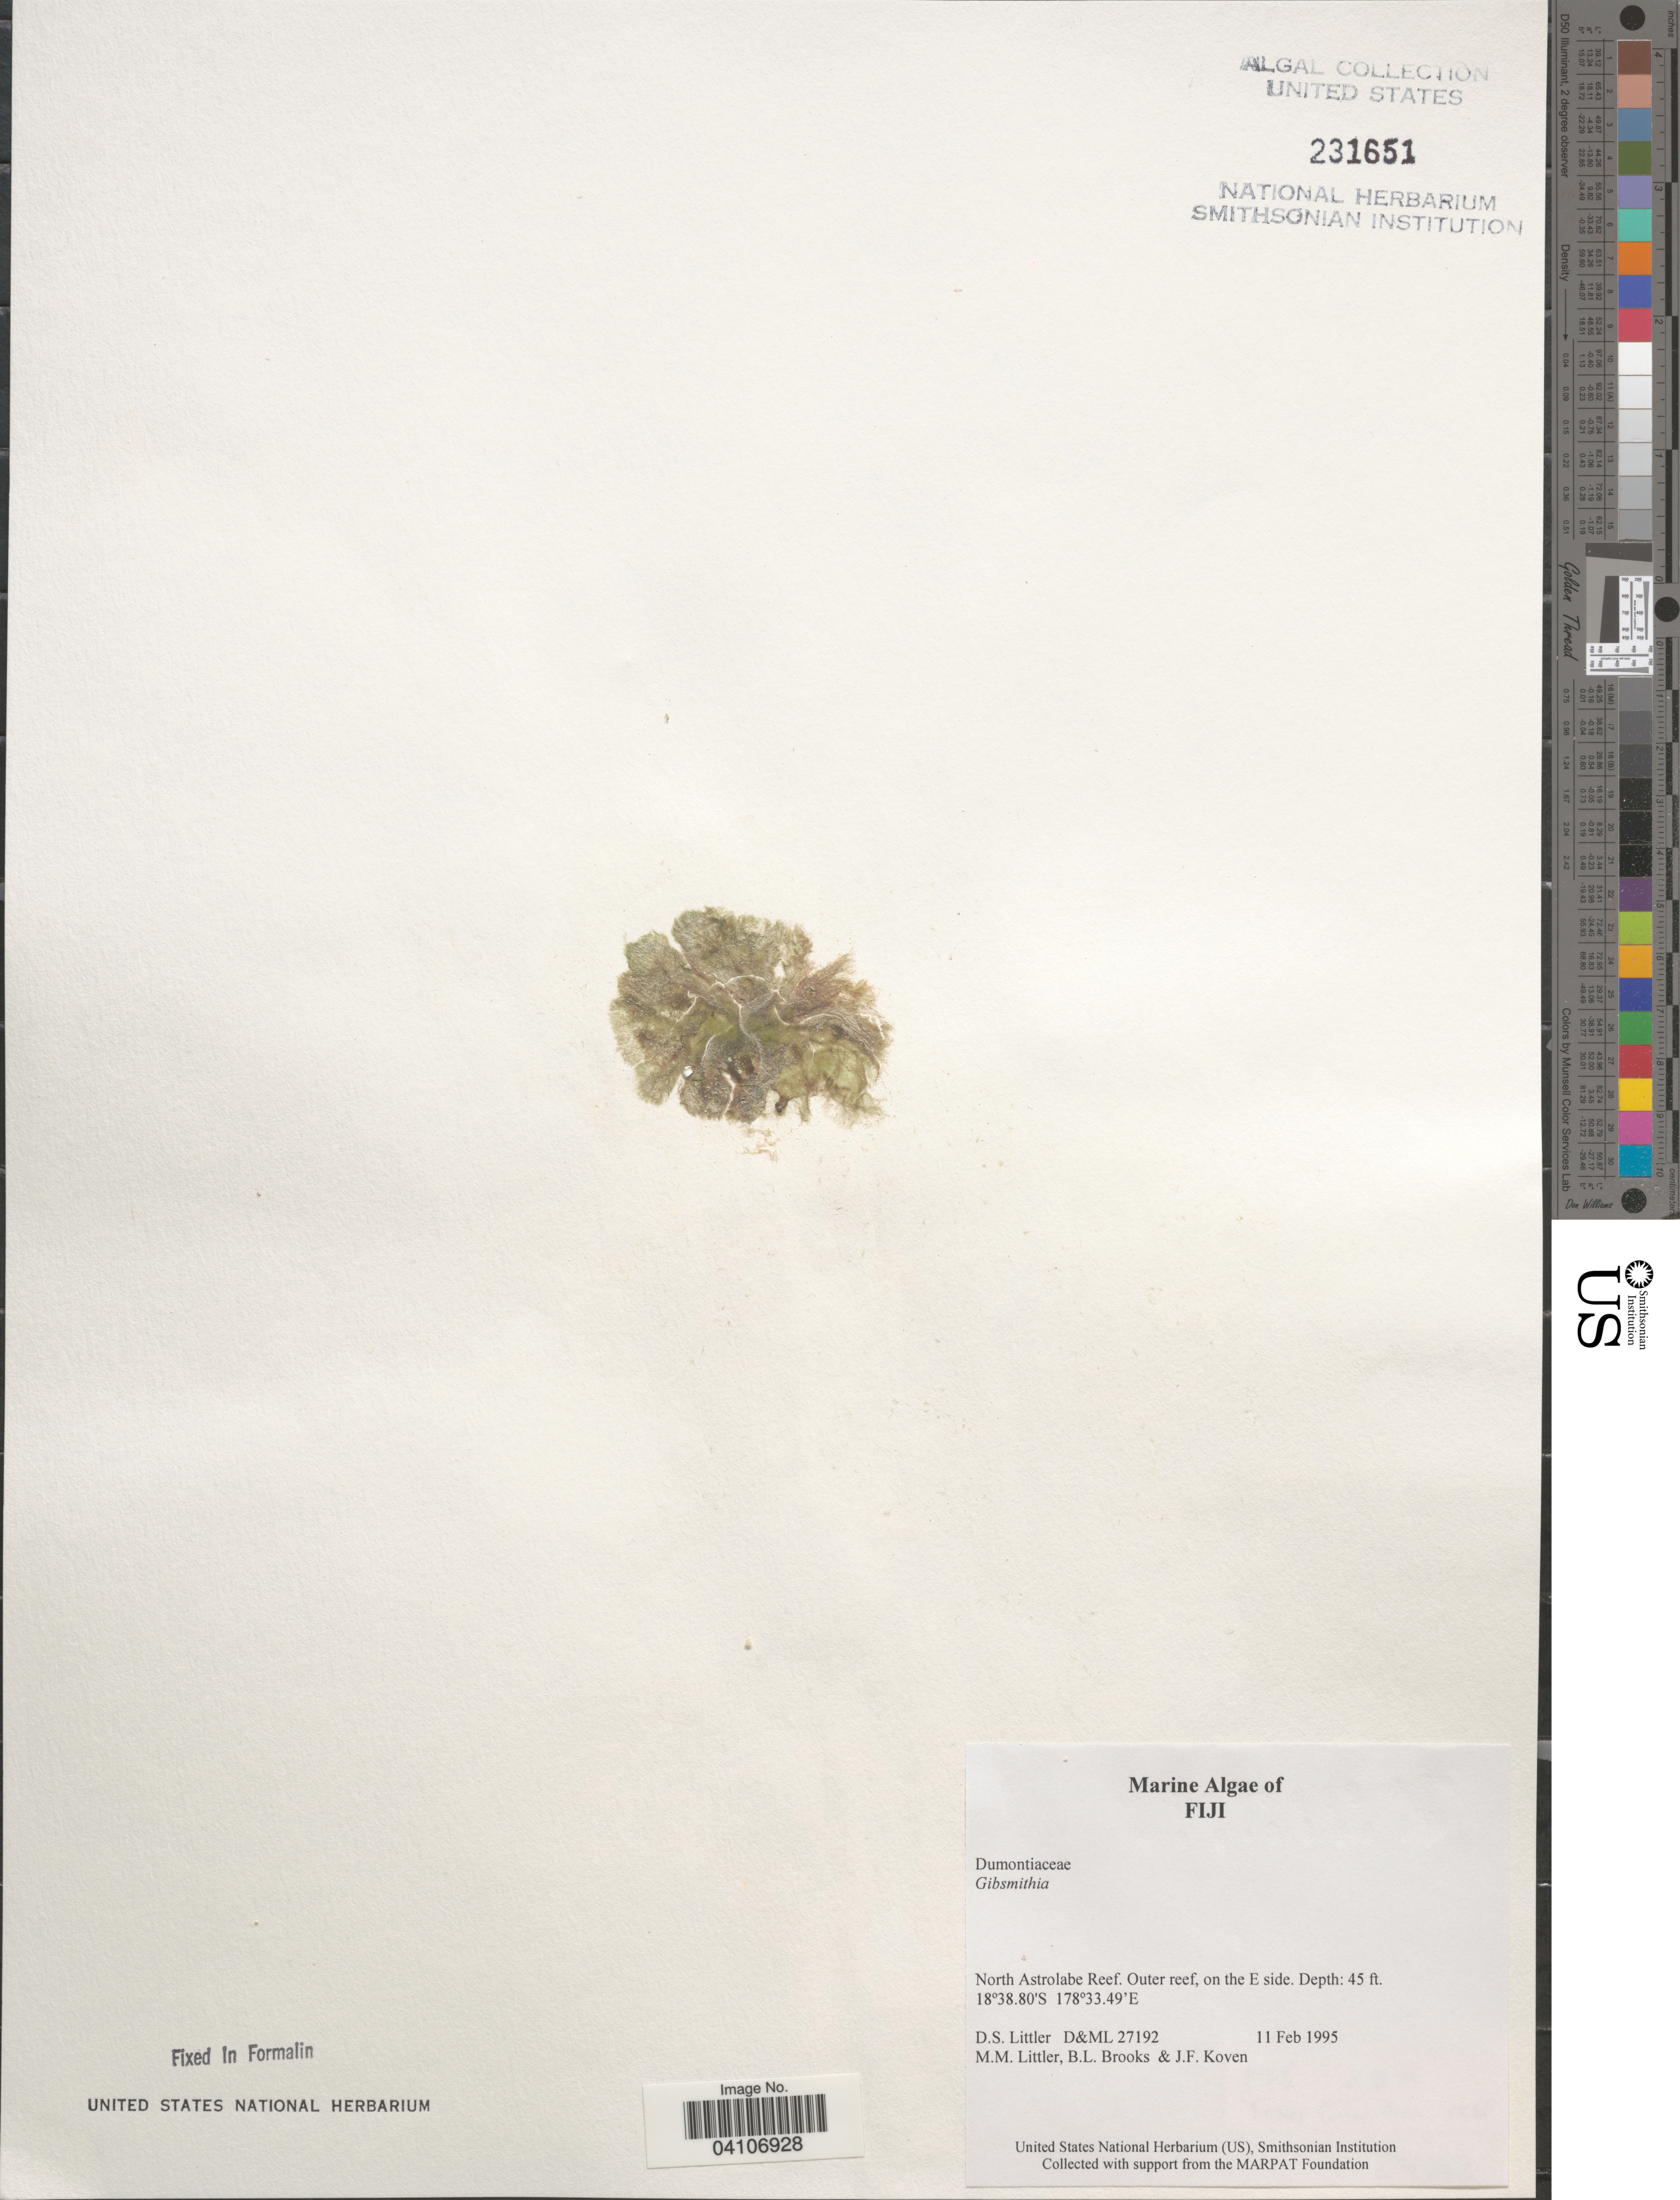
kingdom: Plantae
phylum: Rhodophyta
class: Florideophyceae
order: Gigartinales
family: Dumontiaceae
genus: Gibsmithia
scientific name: Gibsmithia sp.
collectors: D. S. Littler, B. Brooks & J. Koven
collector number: D&ML27192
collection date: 1995-02-11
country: Fiji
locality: North Astrolabe Reef. Outer reef, on the E side.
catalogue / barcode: US 231651